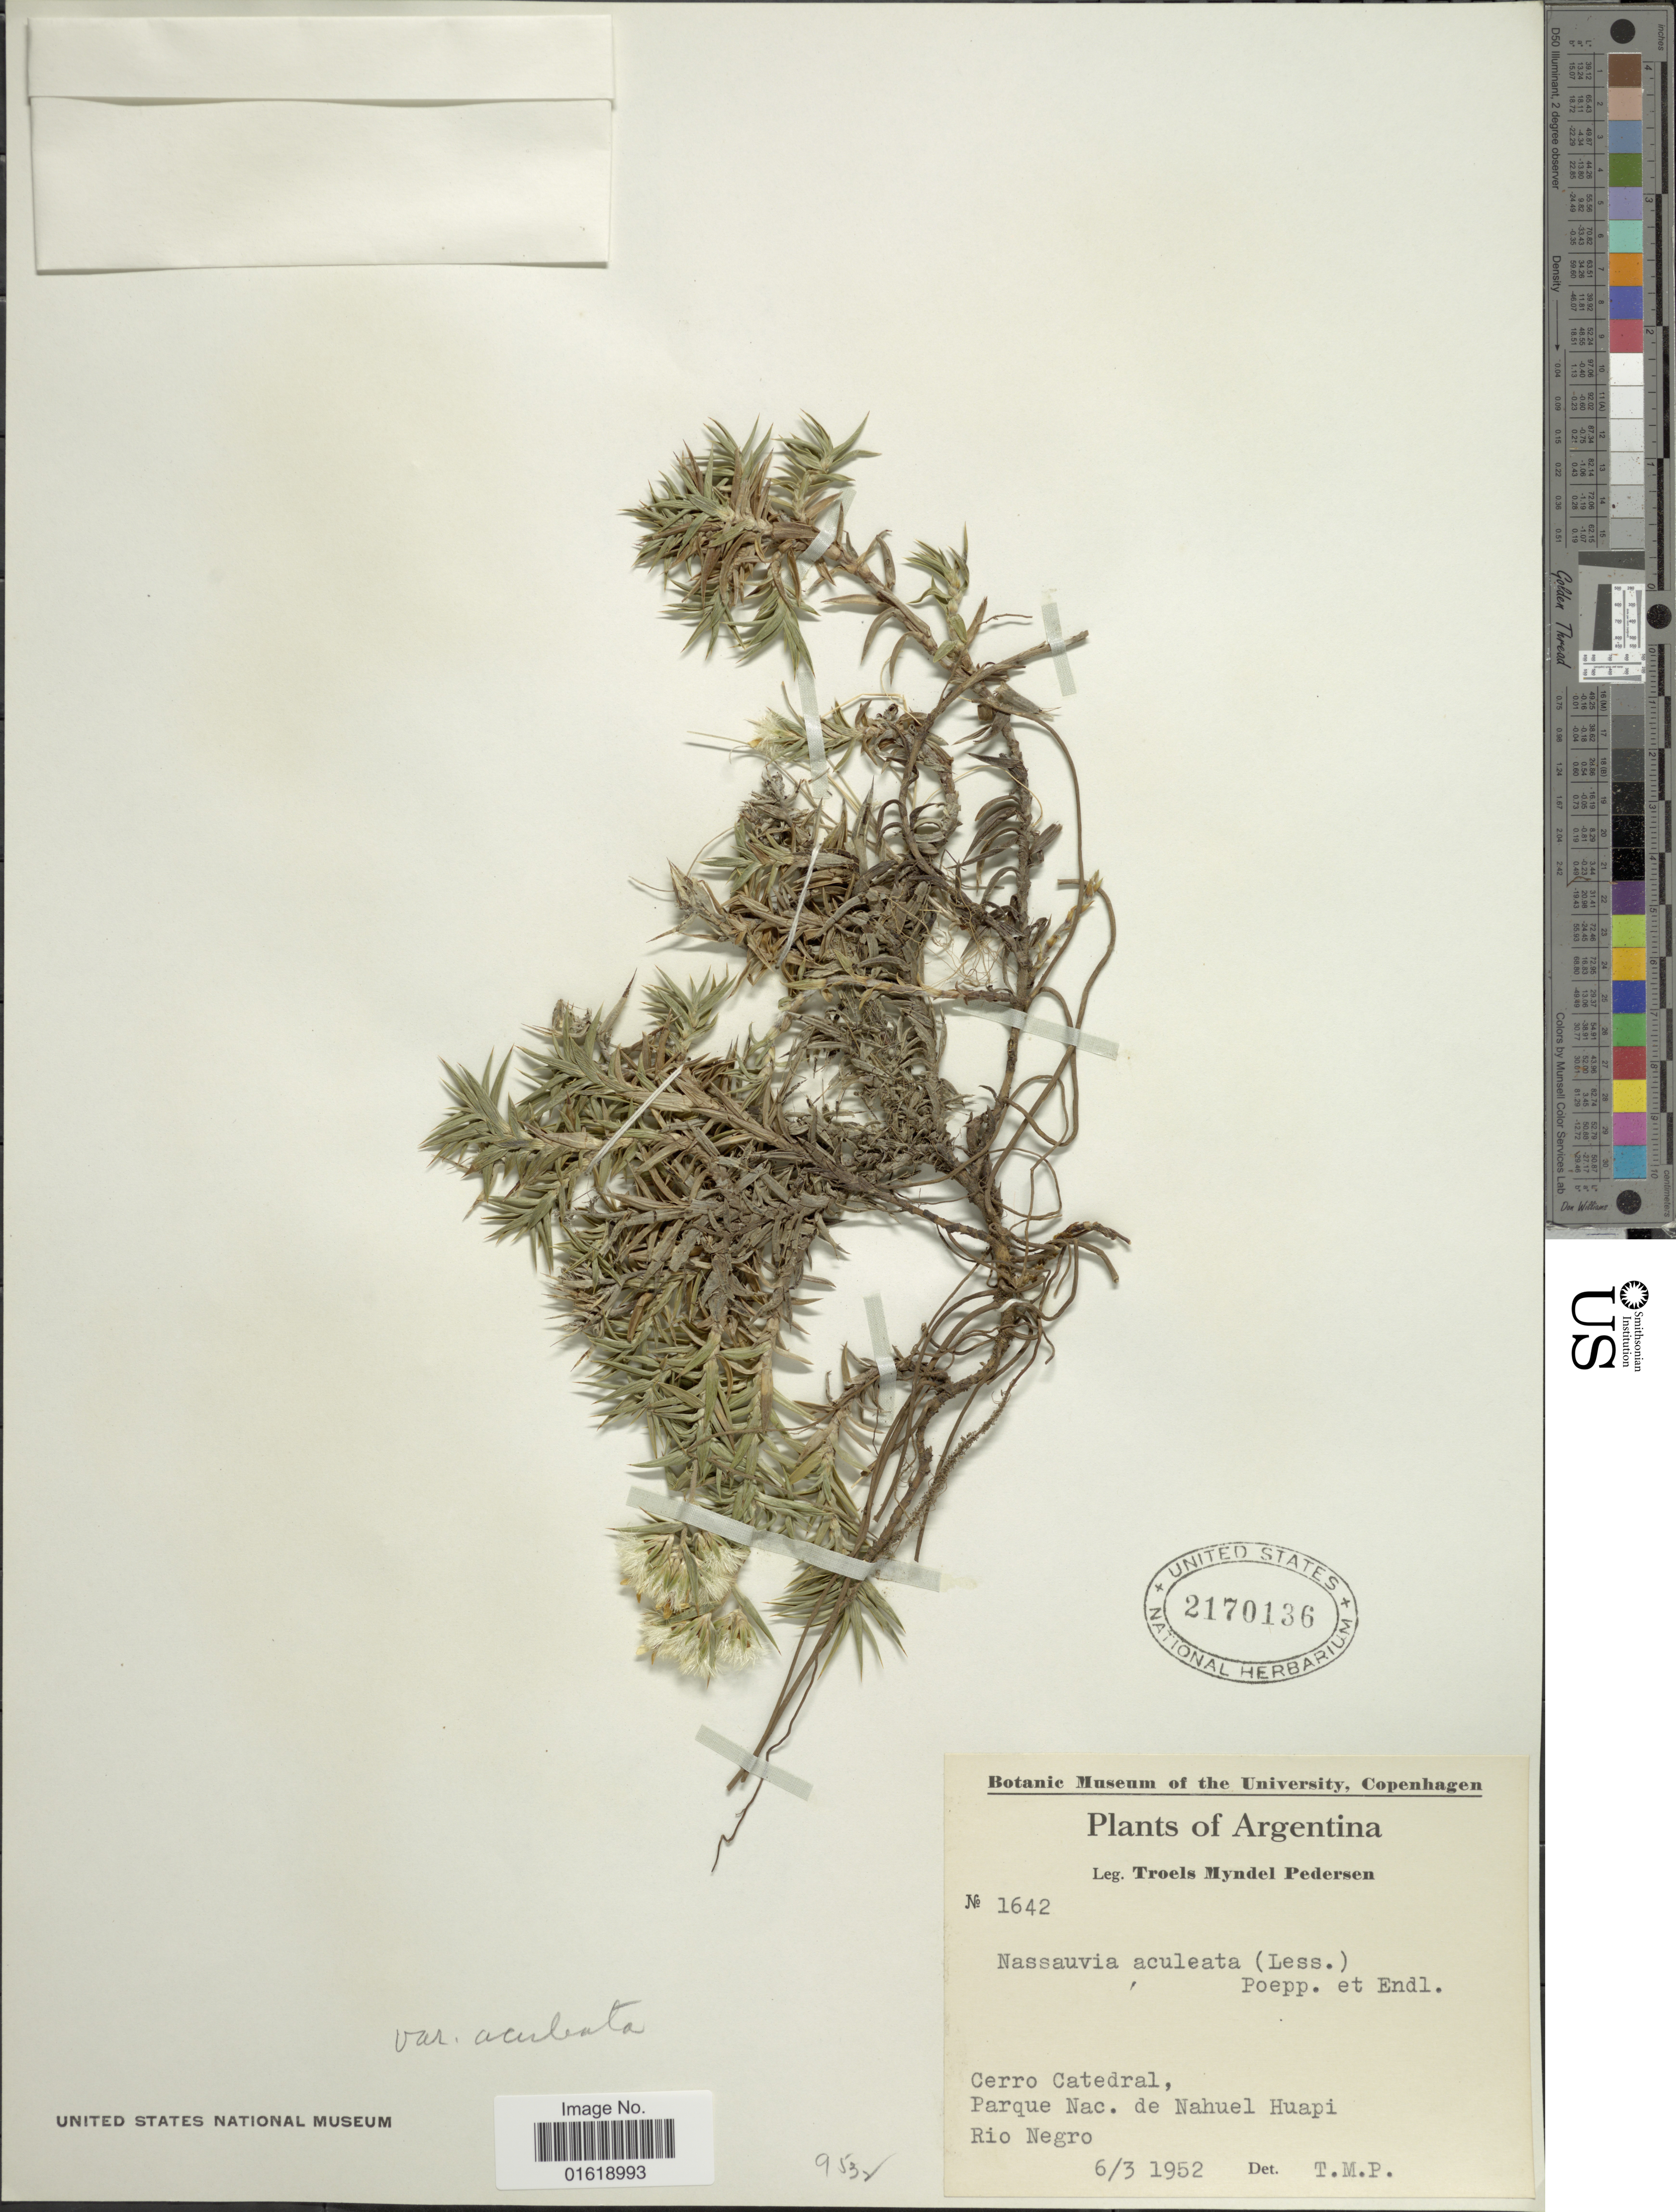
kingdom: Plantae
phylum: Tracheophyta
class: Magnoliopsida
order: Asterales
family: Asteraceae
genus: Nassauvia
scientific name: Nassauvia aculeata var. aculeata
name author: (Less.) Poepp. & Endl.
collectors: T. Pederson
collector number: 1642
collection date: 1952-03-06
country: Argentina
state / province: Rio Negro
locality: Cerro Catedral, Parque Nac. de Nahuel Huapi. Rio Negro.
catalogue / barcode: US 2170136